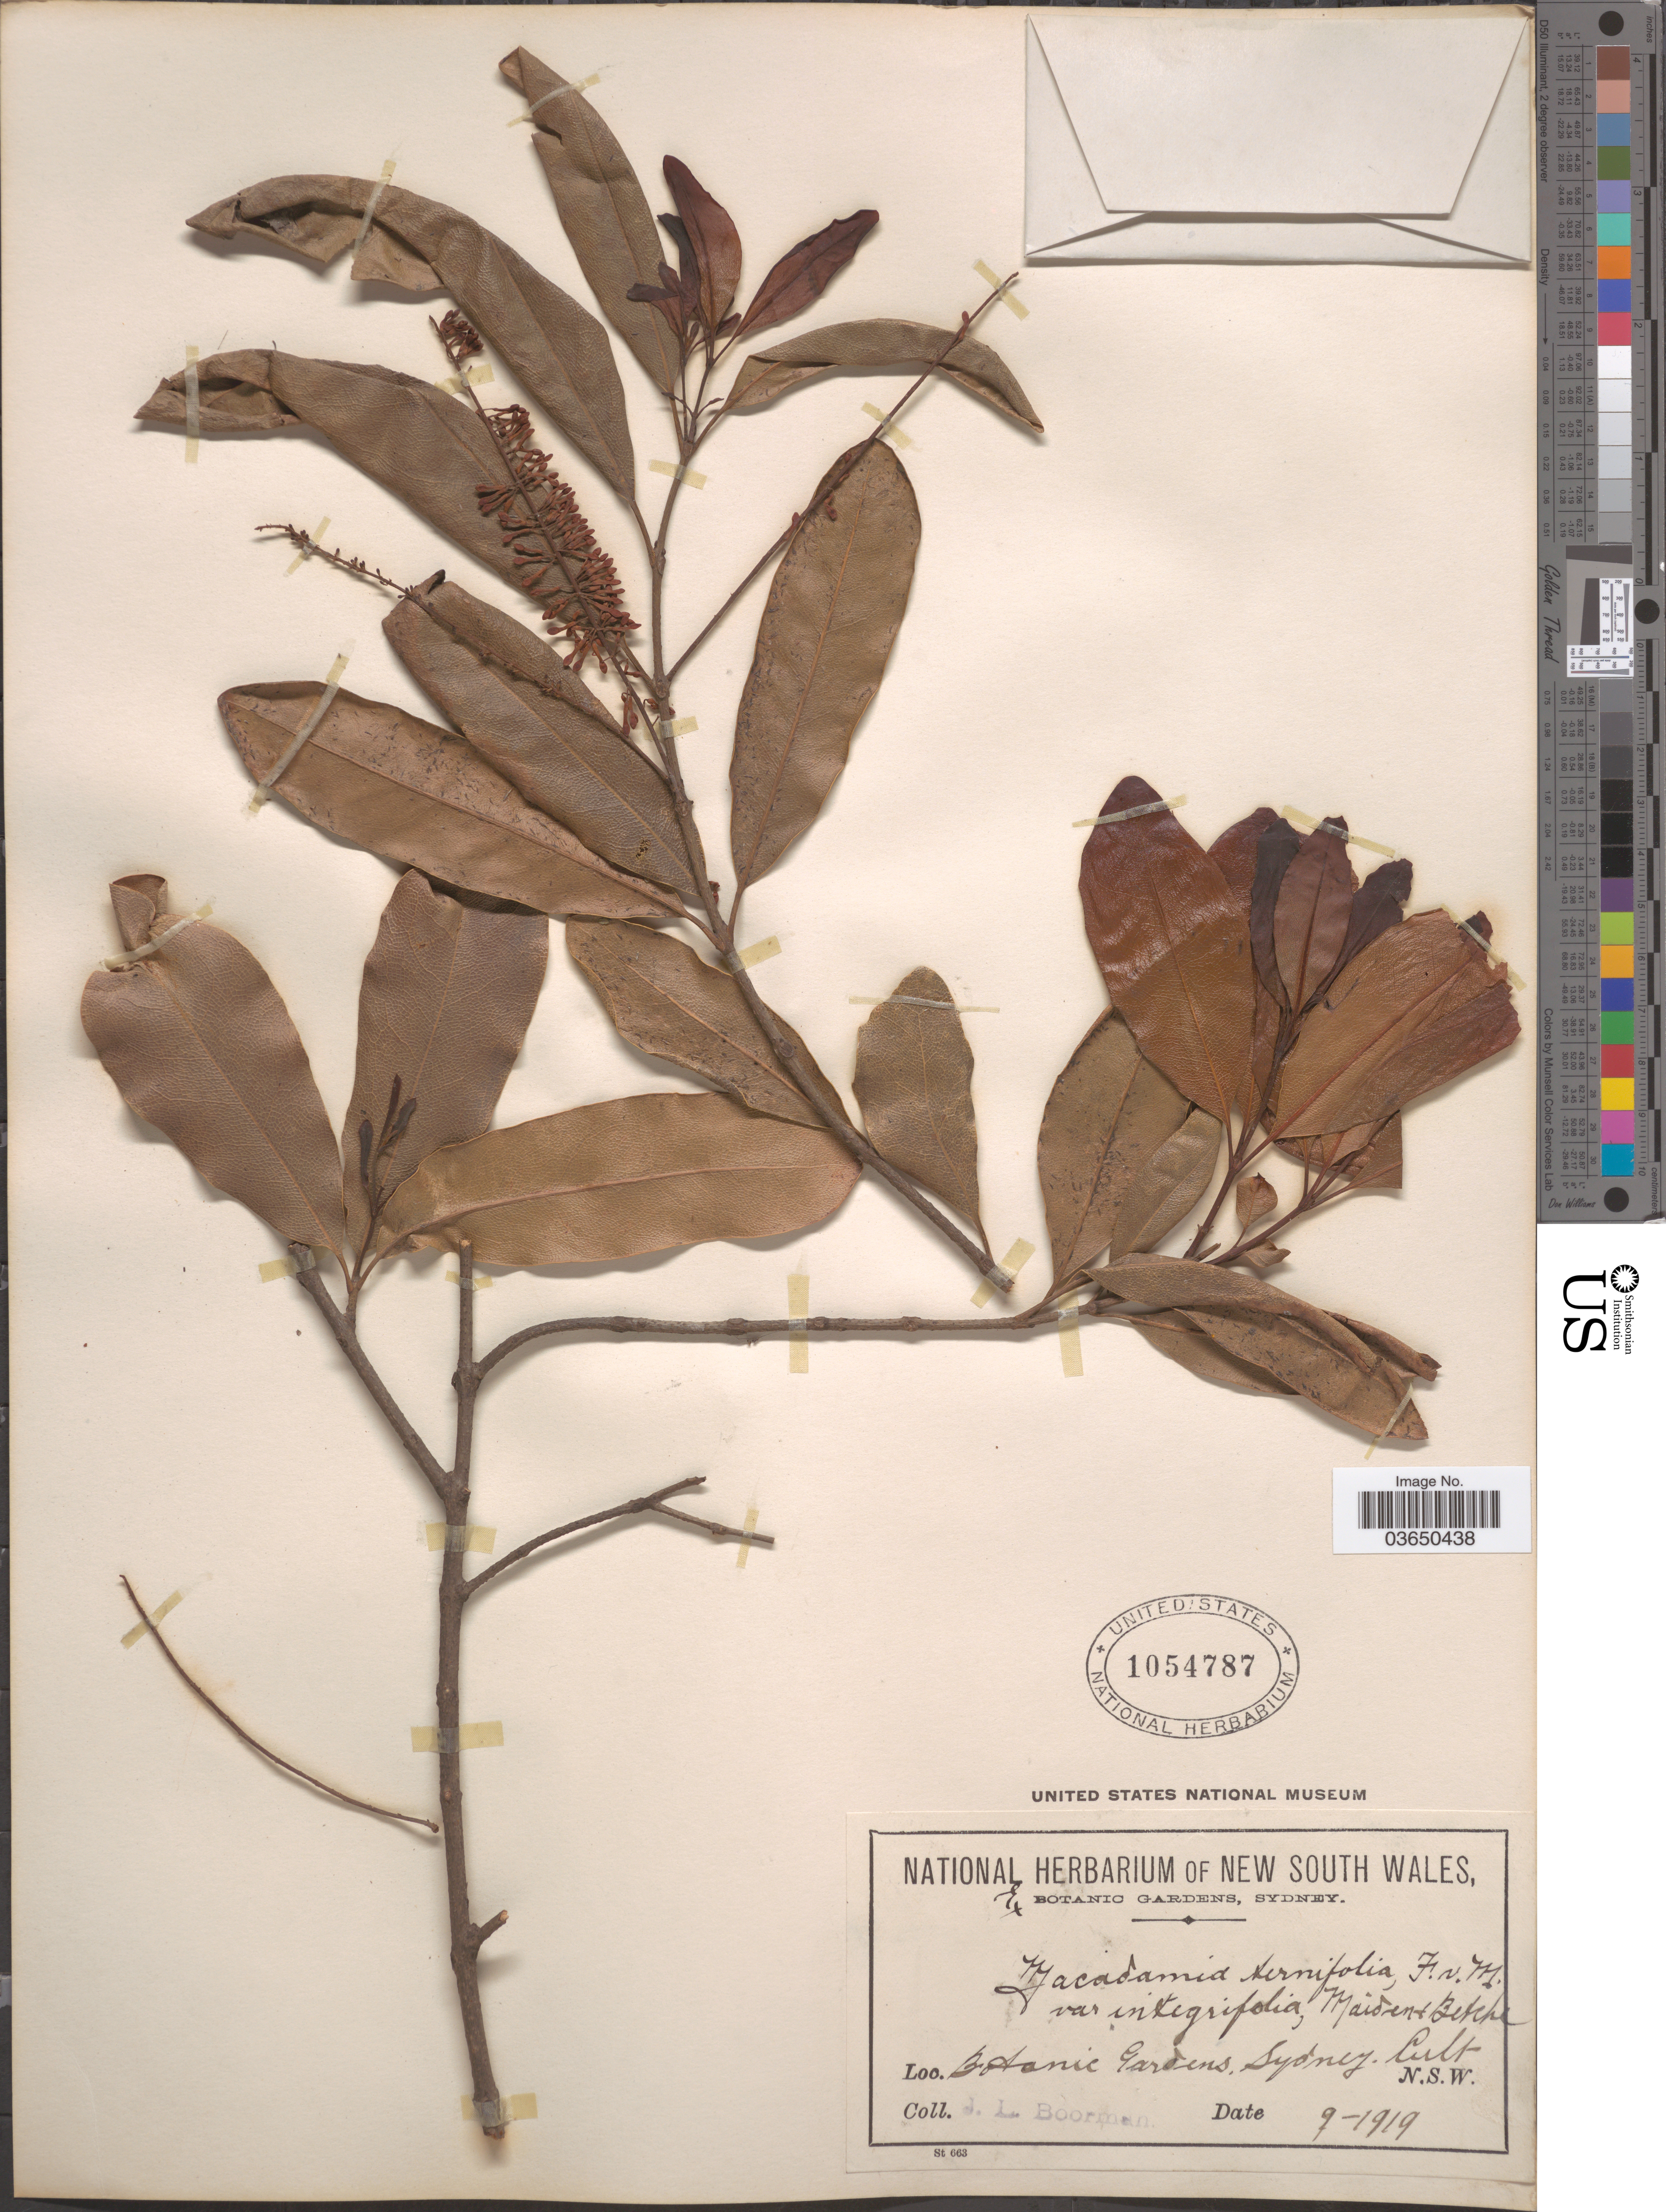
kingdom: Plantae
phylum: Tracheophyta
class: Magnoliopsida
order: Proteales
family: Proteaceae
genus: Macadamia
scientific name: Macadamia ternifolia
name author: F. Muell.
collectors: J. Boorman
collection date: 1919-09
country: Australia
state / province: New South Wales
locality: Botanic Gardens, Sydney.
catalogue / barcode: US 1054787